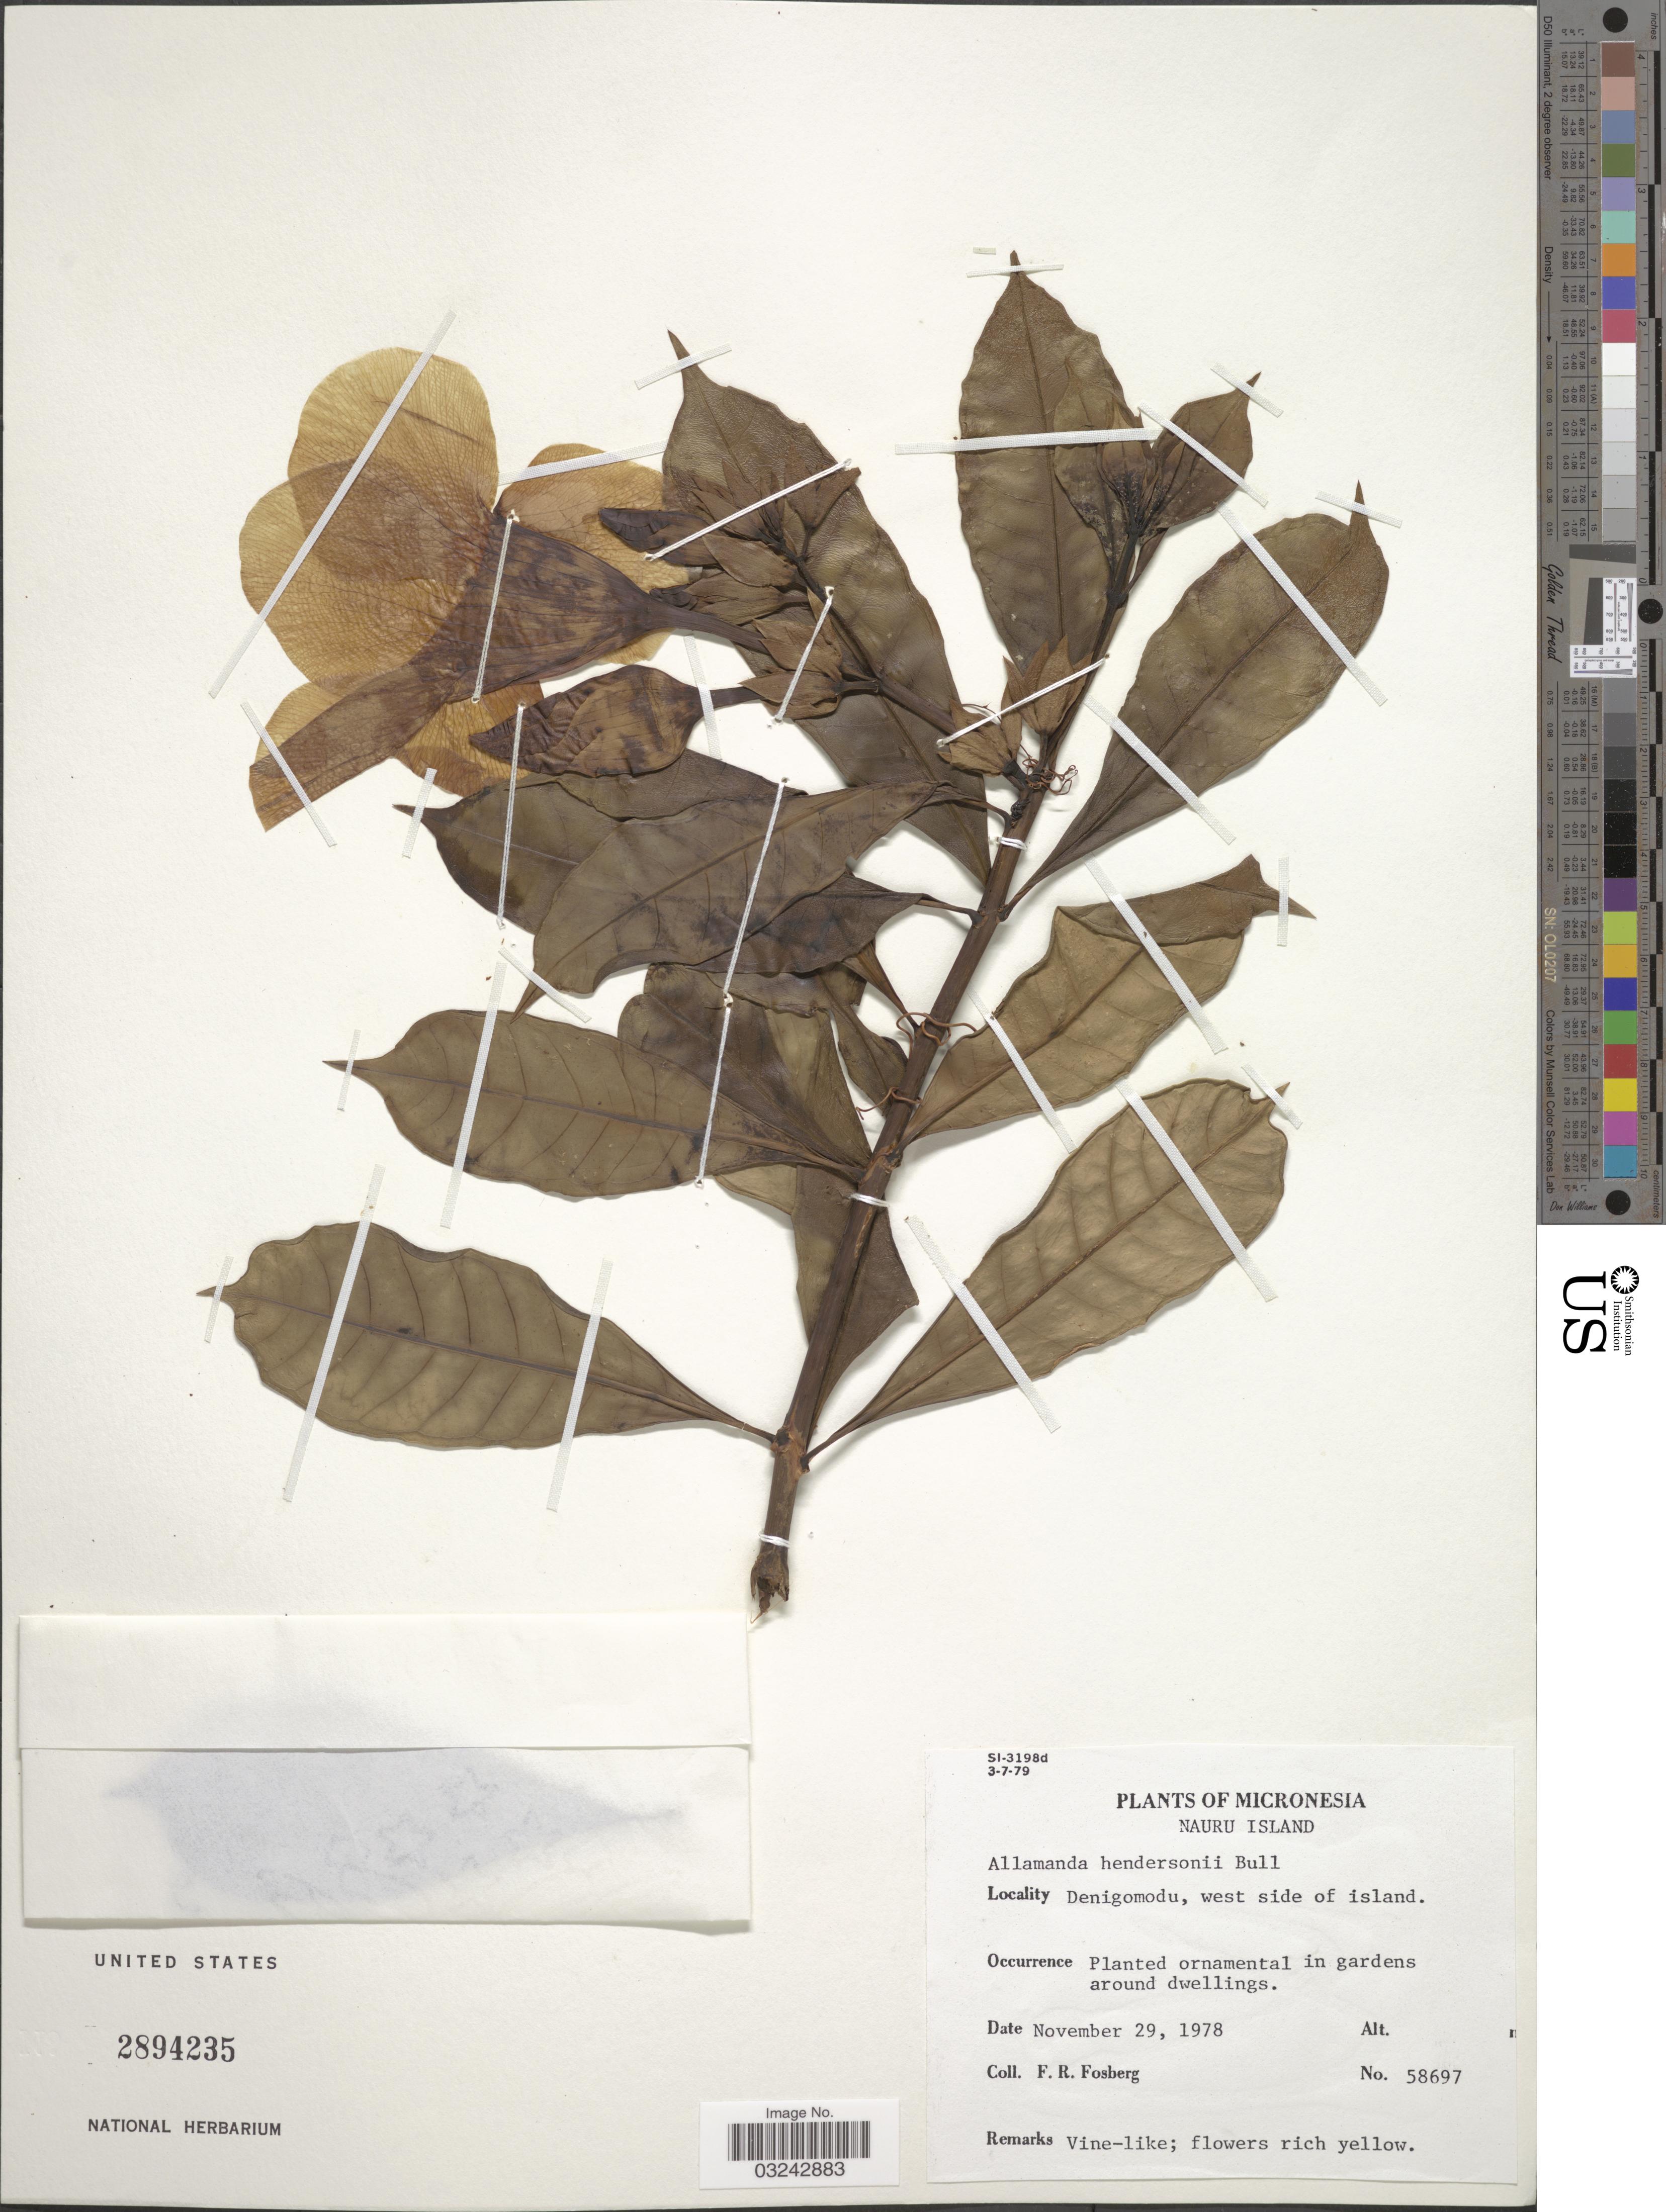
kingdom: Plantae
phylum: Tracheophyta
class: Magnoliopsida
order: Gentianales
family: Apocynaceae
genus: Allamanda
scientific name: Allamanda hendersonii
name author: W. Bull ex Dombrain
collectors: F. R. Fosberg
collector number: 58697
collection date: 1978-11-29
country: Nauru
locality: Micronesia, Nauru Island, Denigomodu, west side of island.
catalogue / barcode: US 2894235